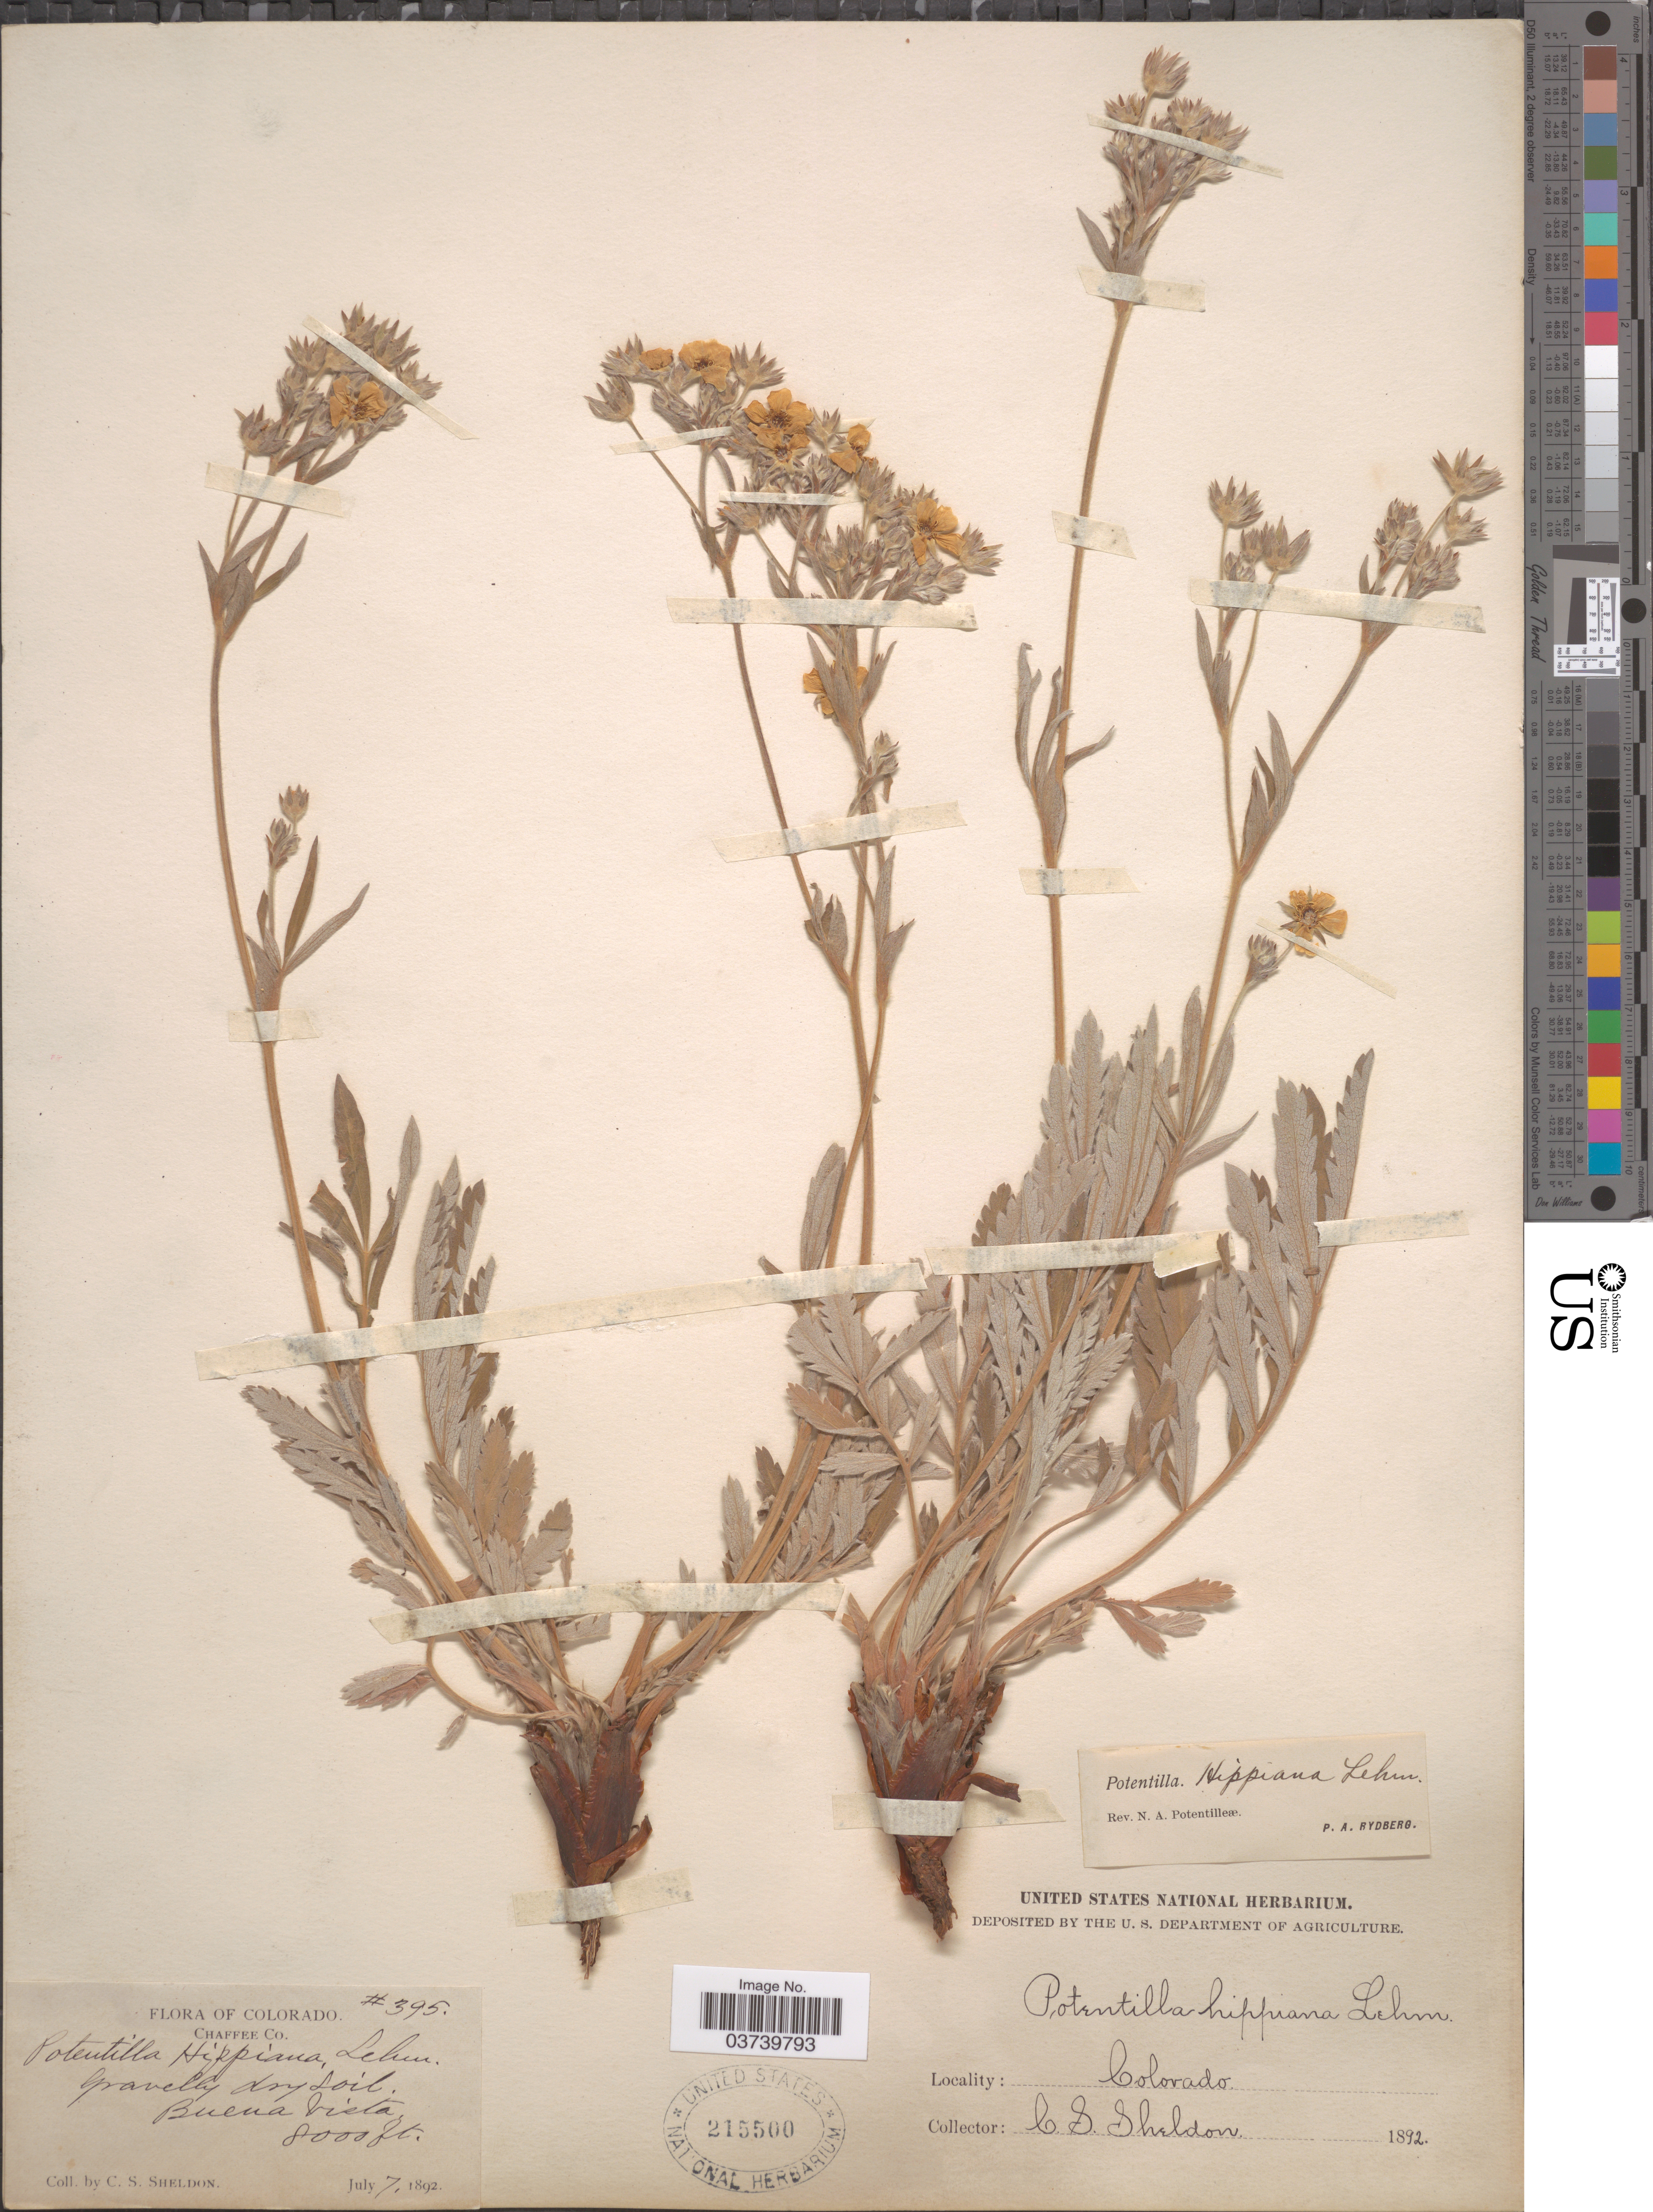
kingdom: Plantae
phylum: Tracheophyta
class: Magnoliopsida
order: Rosales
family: Rosaceae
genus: Potentilla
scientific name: Potentilla hippiana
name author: Lehm.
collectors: C. S. Sheldon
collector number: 395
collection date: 1892-07-07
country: United States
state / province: Colorado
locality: Chaffee Co. Buena Vista.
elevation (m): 2438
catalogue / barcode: US 215500